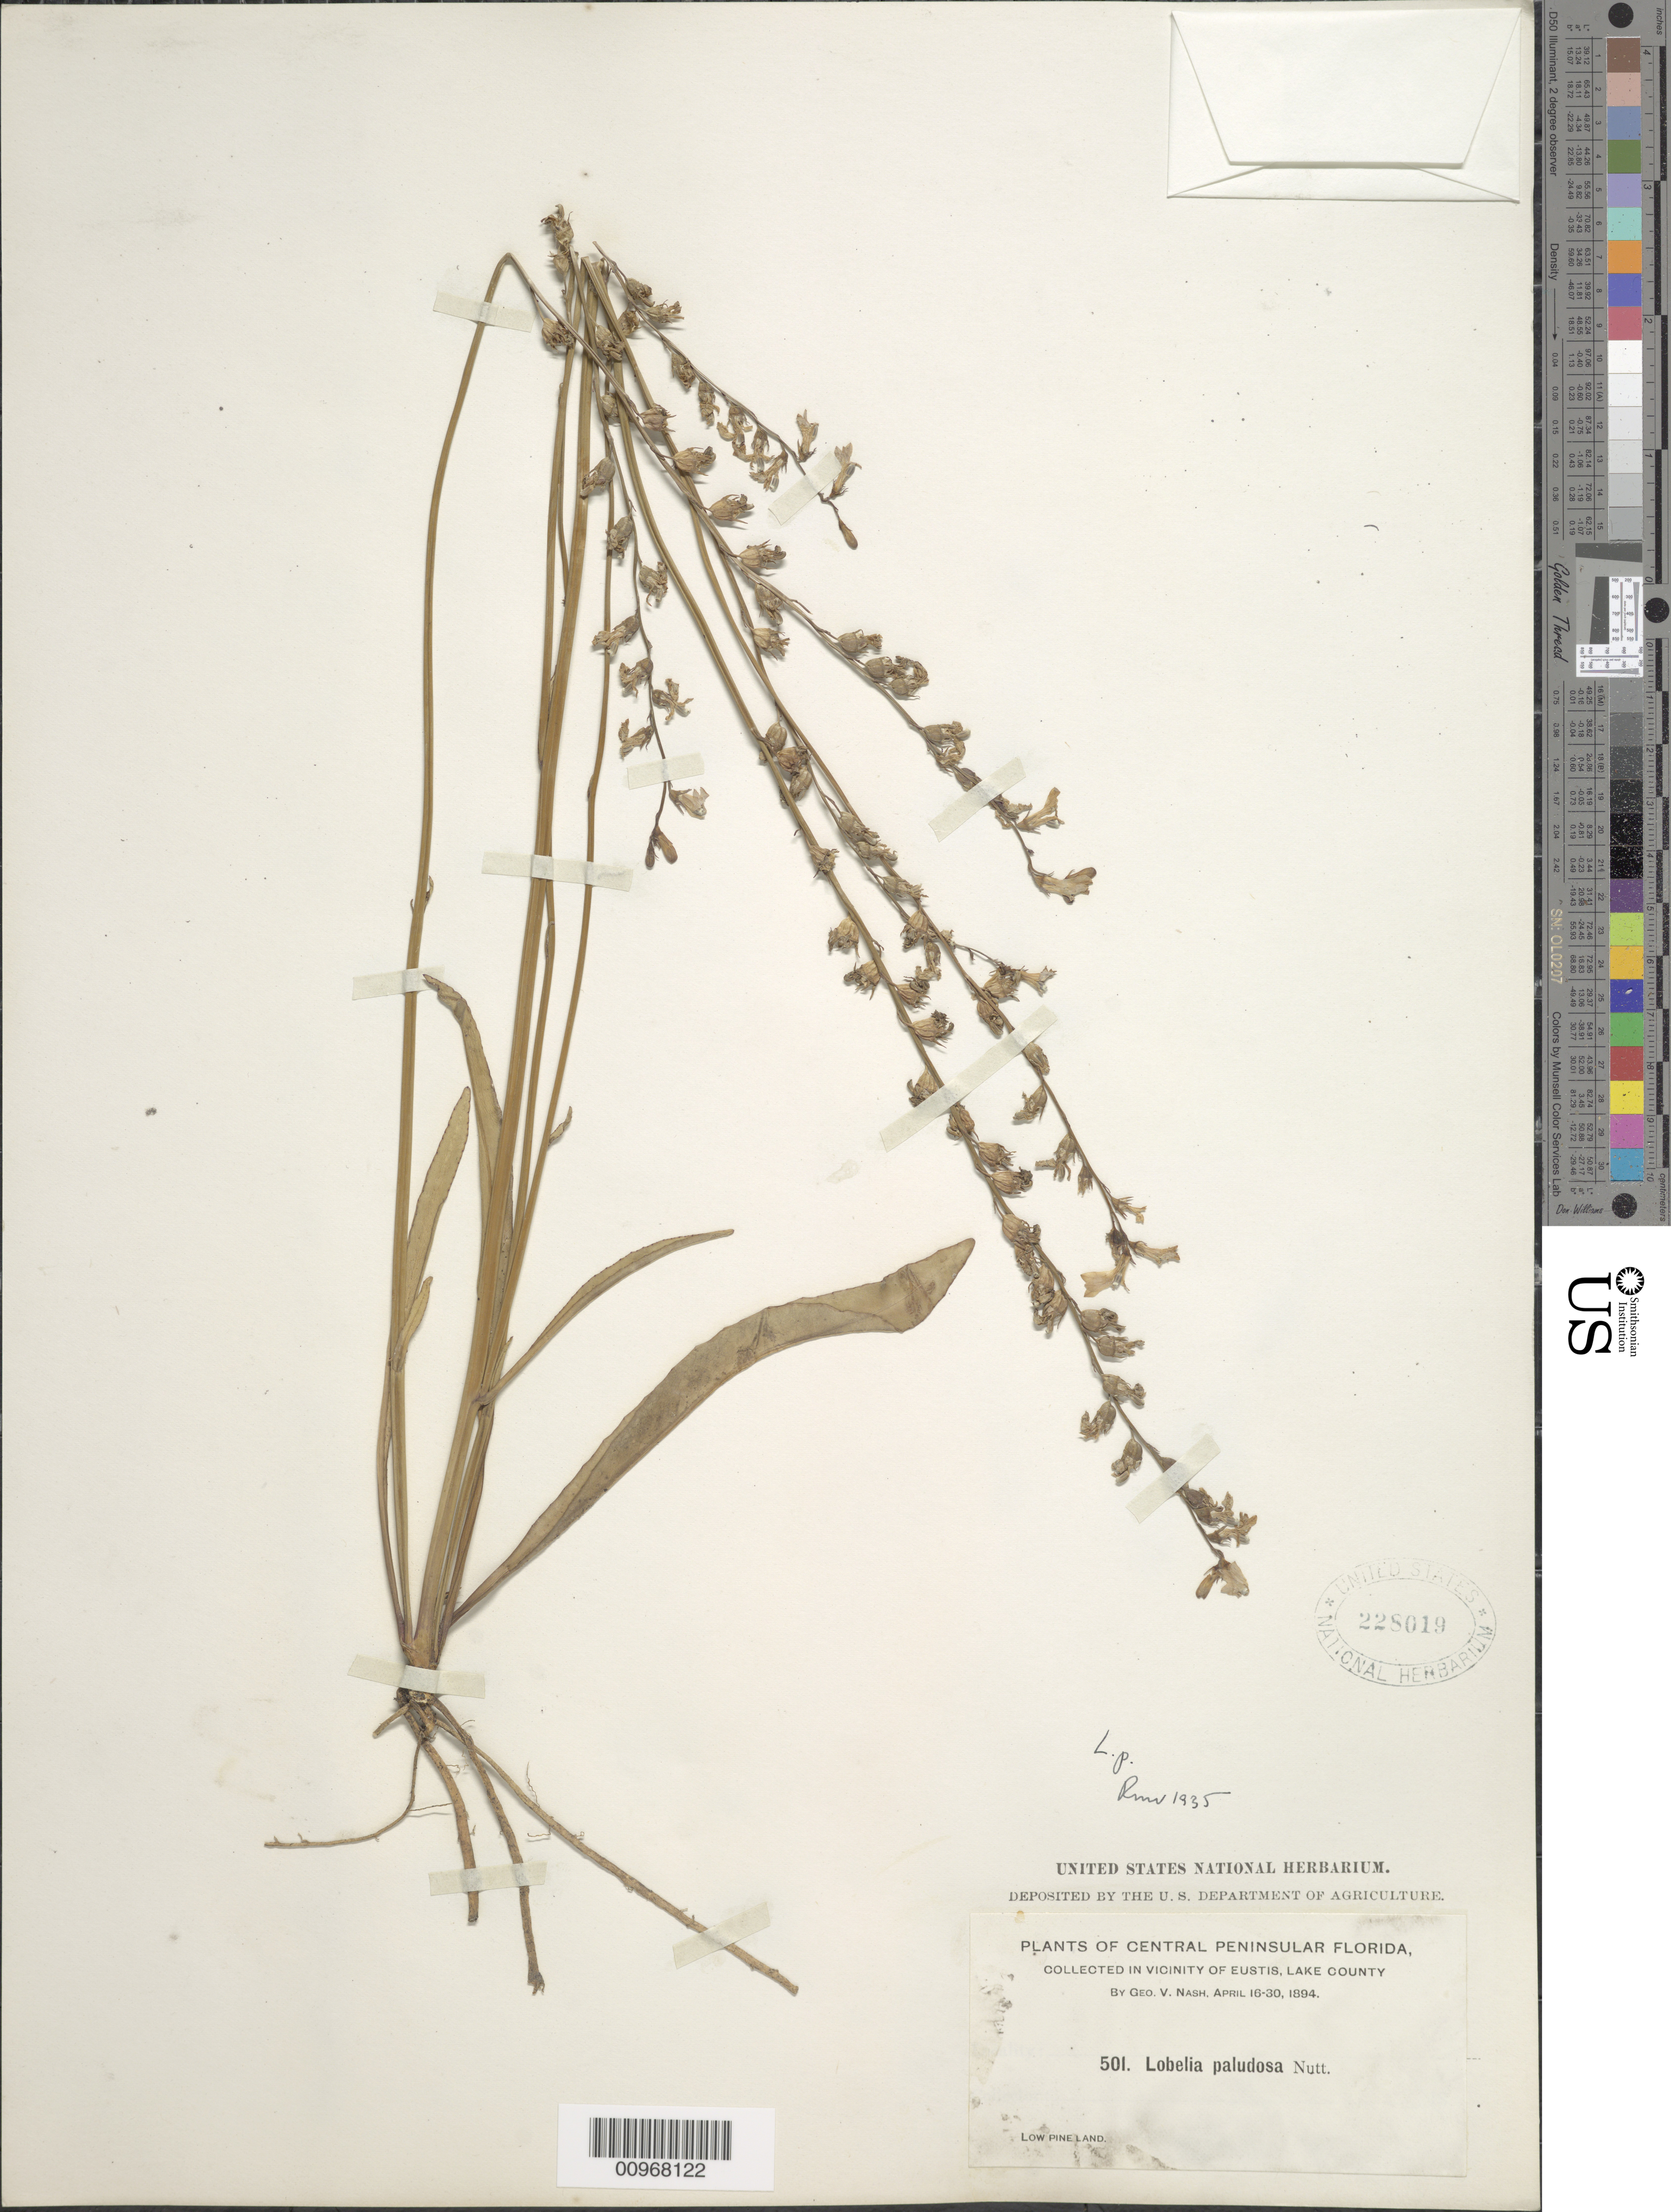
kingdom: Plantae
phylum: Tracheophyta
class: Magnoliopsida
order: Asterales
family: Campanulaceae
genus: Lobelia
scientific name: Lobelia paludosa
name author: Nutt.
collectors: G. V. Nash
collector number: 501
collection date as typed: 16 Apr 1894 to 30 Apr 1894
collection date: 1894-04-16/1894-04-30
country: United States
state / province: Florida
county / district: Lake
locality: Eustis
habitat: low pineland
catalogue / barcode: US 228019